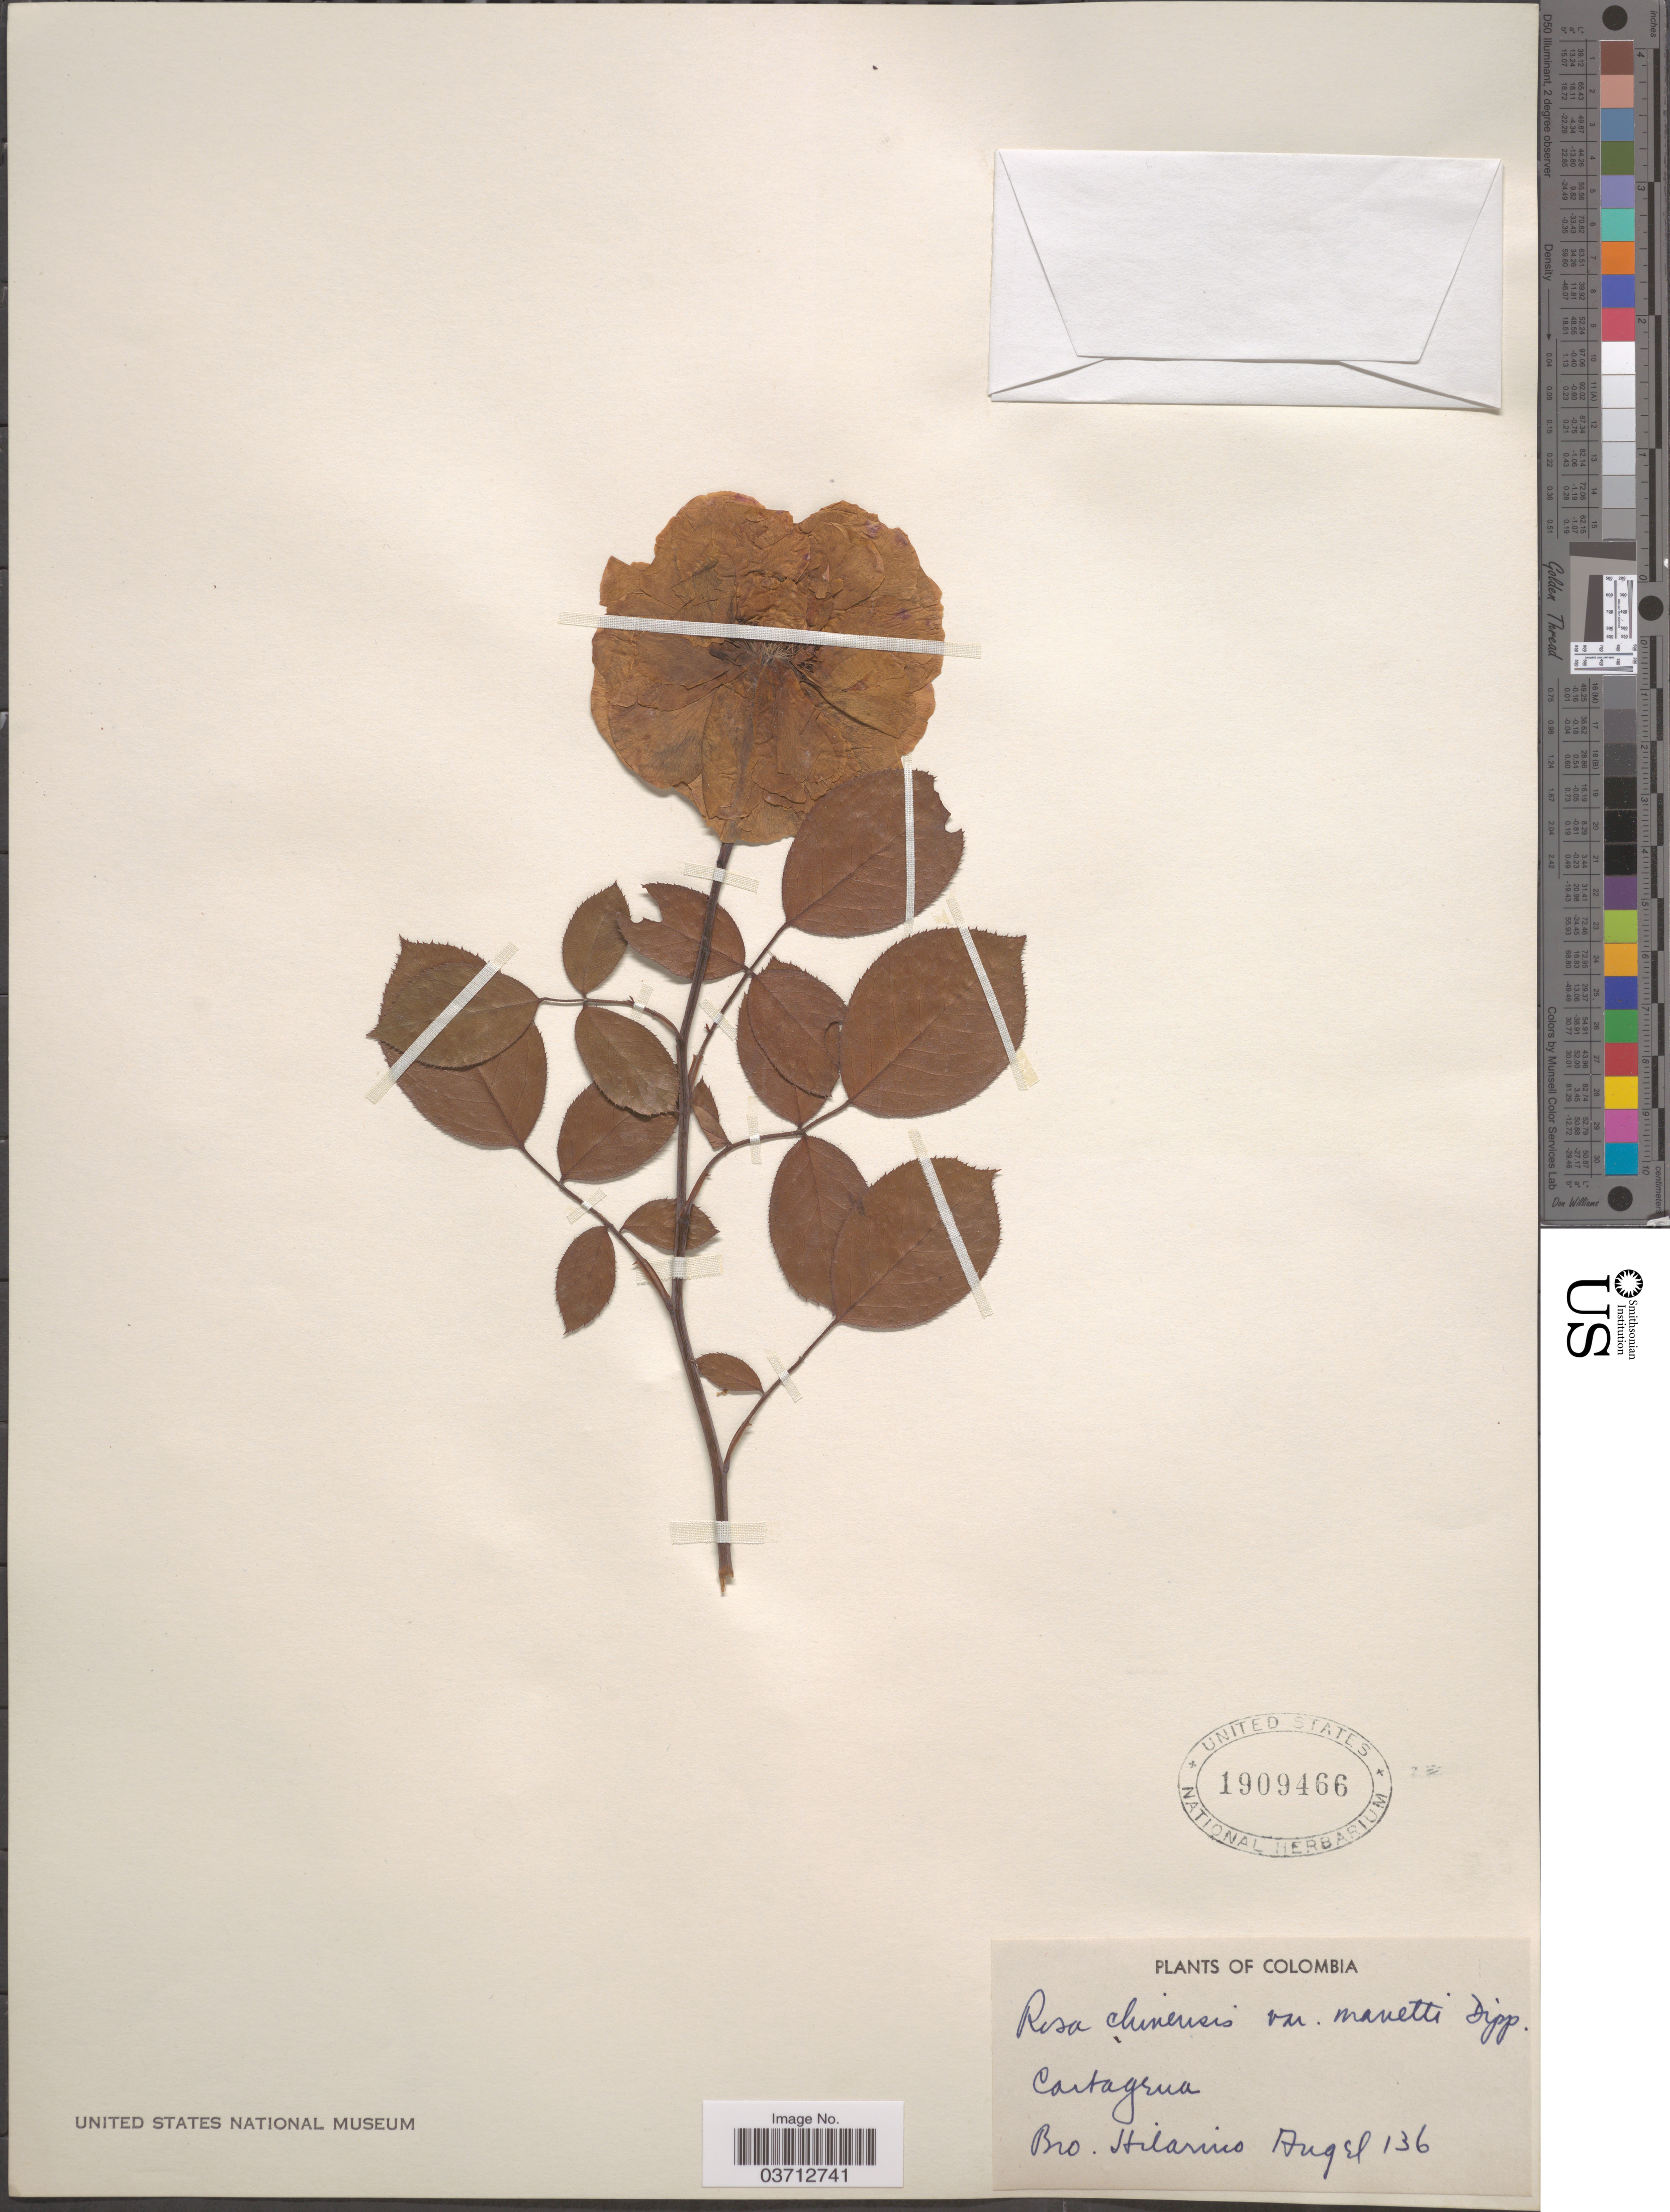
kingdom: Plantae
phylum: Tracheophyta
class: Magnoliopsida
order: Rosales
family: Rosaceae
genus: Rosa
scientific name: Rosa sp.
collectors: Hilarius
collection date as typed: Transcribed d/m/y: 25/8/36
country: Colombia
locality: Cartagena.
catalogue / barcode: US 1909466